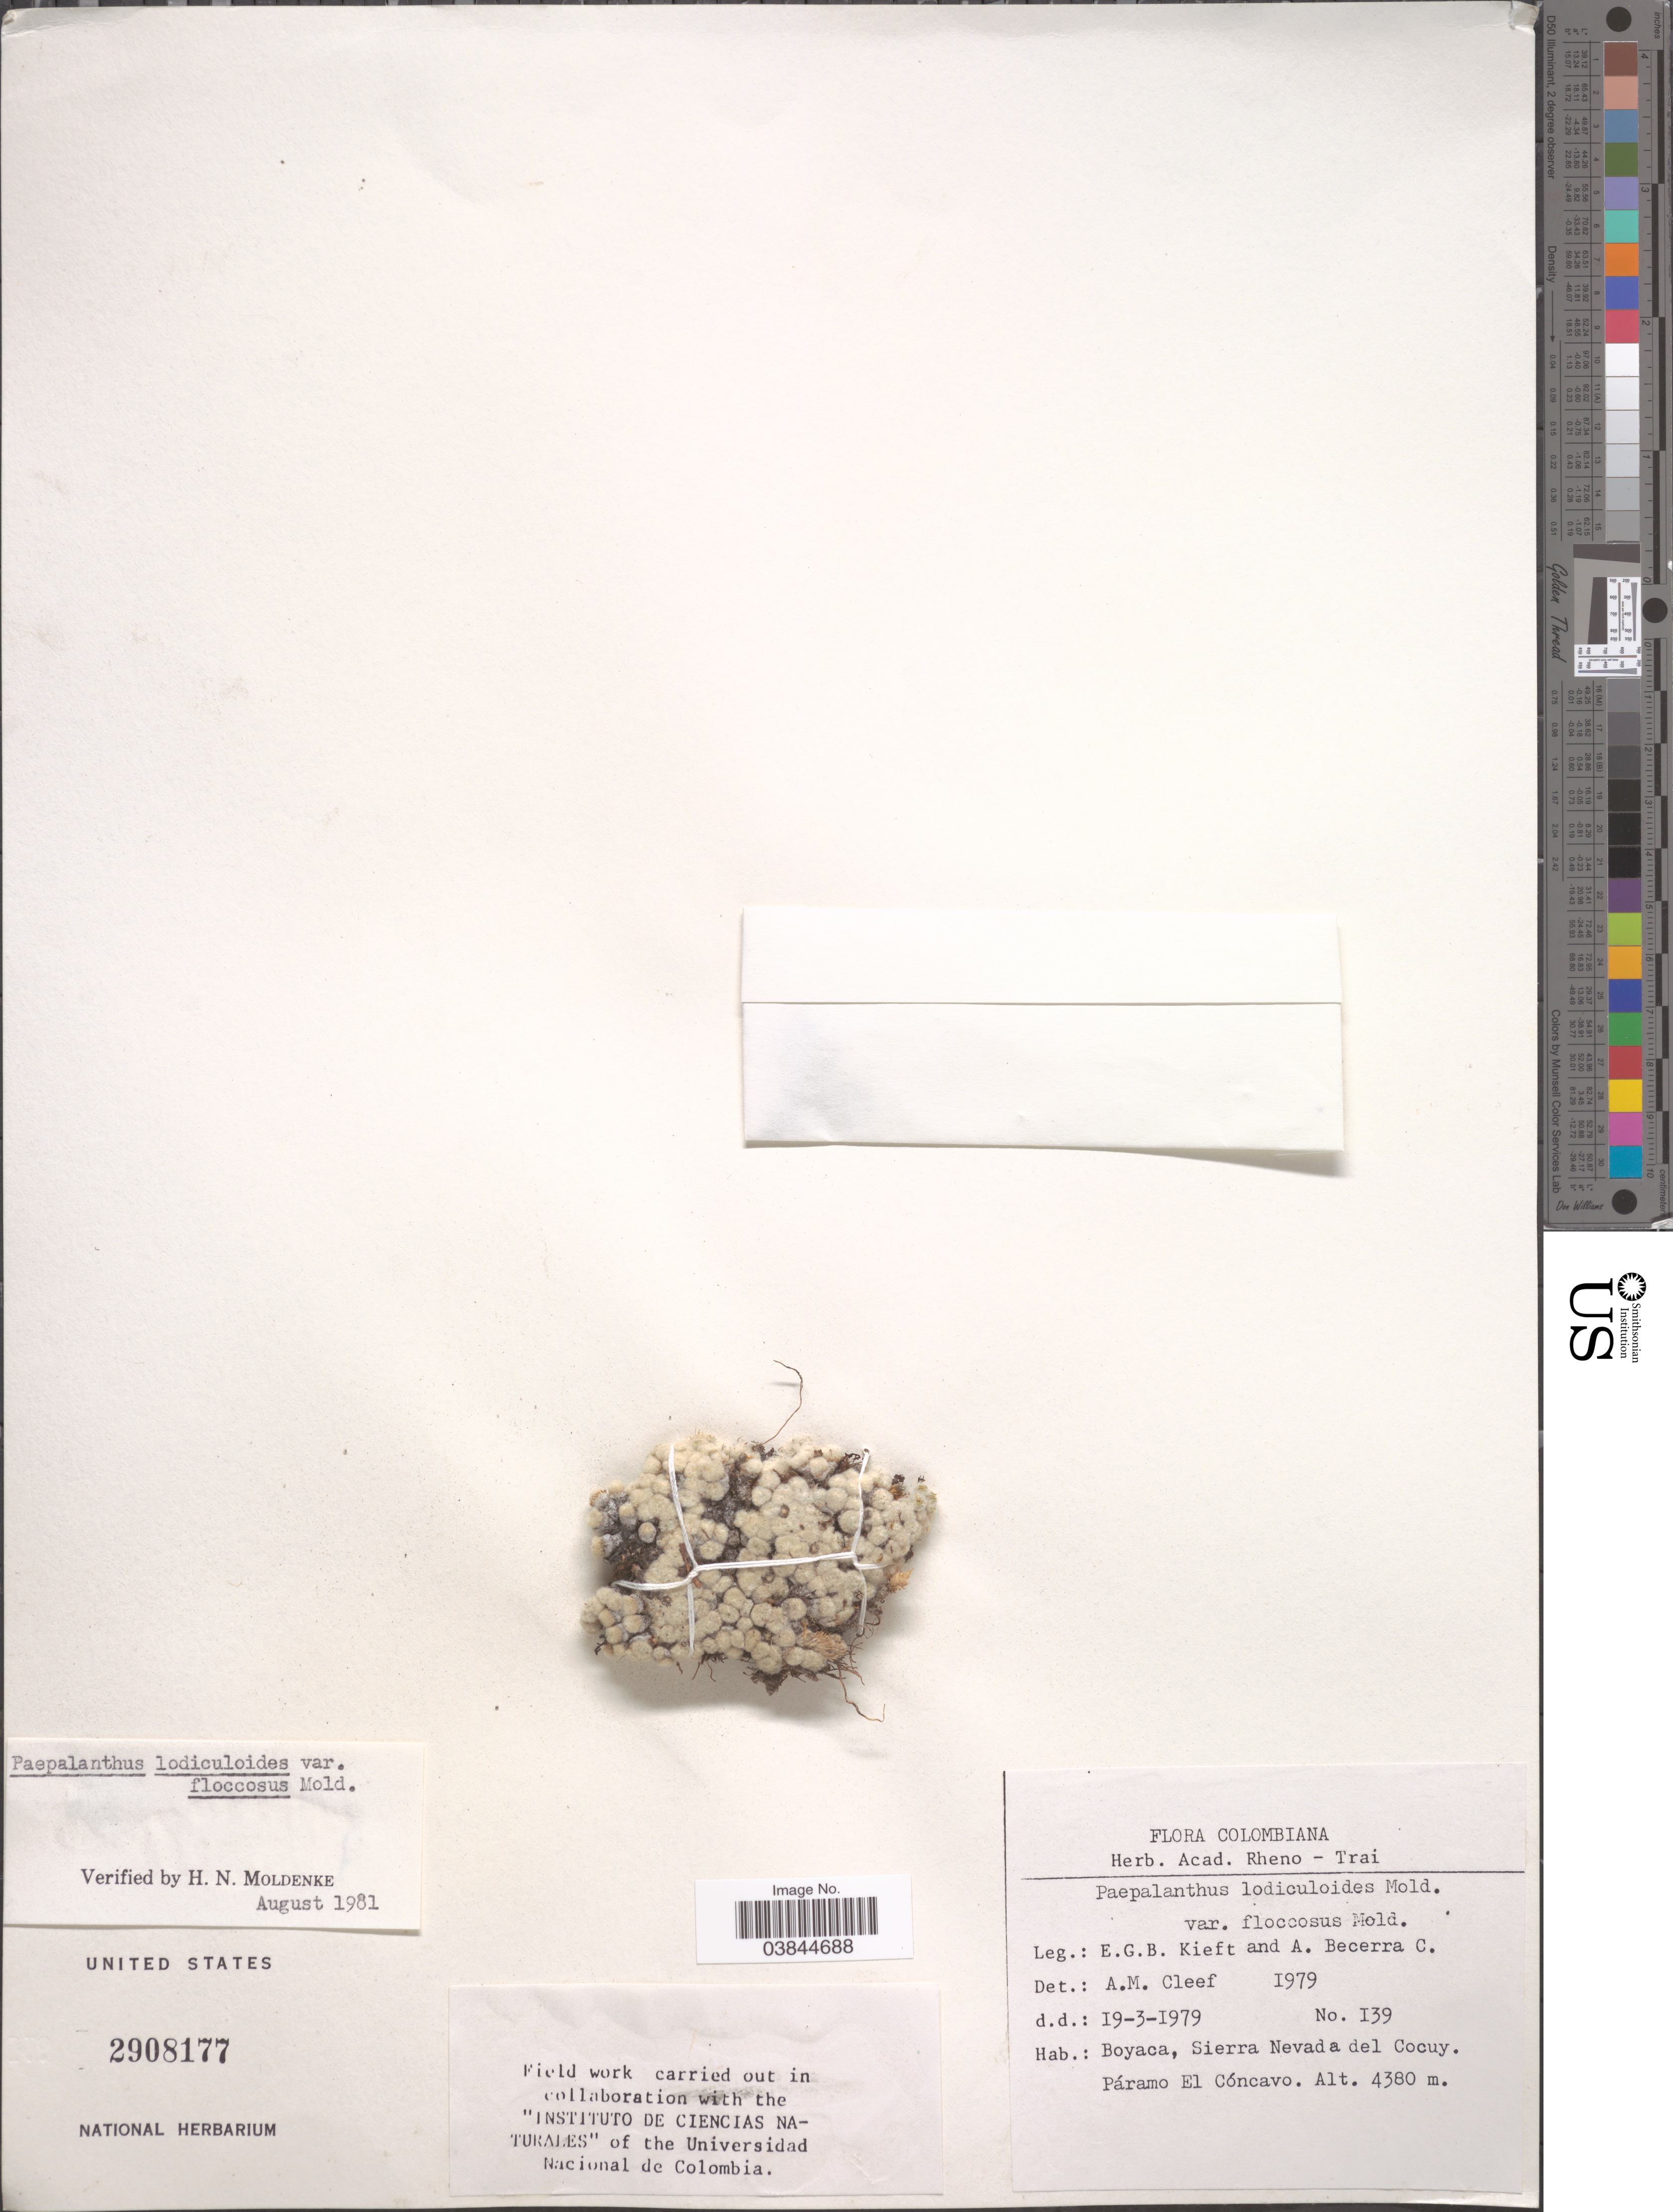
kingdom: Plantae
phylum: Tracheophyta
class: Liliopsida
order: Poales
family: Eriocaulaceae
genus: Paepalanthus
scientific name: Paepalanthus lodiculoides var. floccosus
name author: Moldenke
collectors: E. Kieft & A. Becerra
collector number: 139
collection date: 1979-03-19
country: Colombia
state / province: Boyacá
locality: Sierra Nevada del Cocuy. Páramo El Cóncavo.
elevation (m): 4380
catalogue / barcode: US 2908177